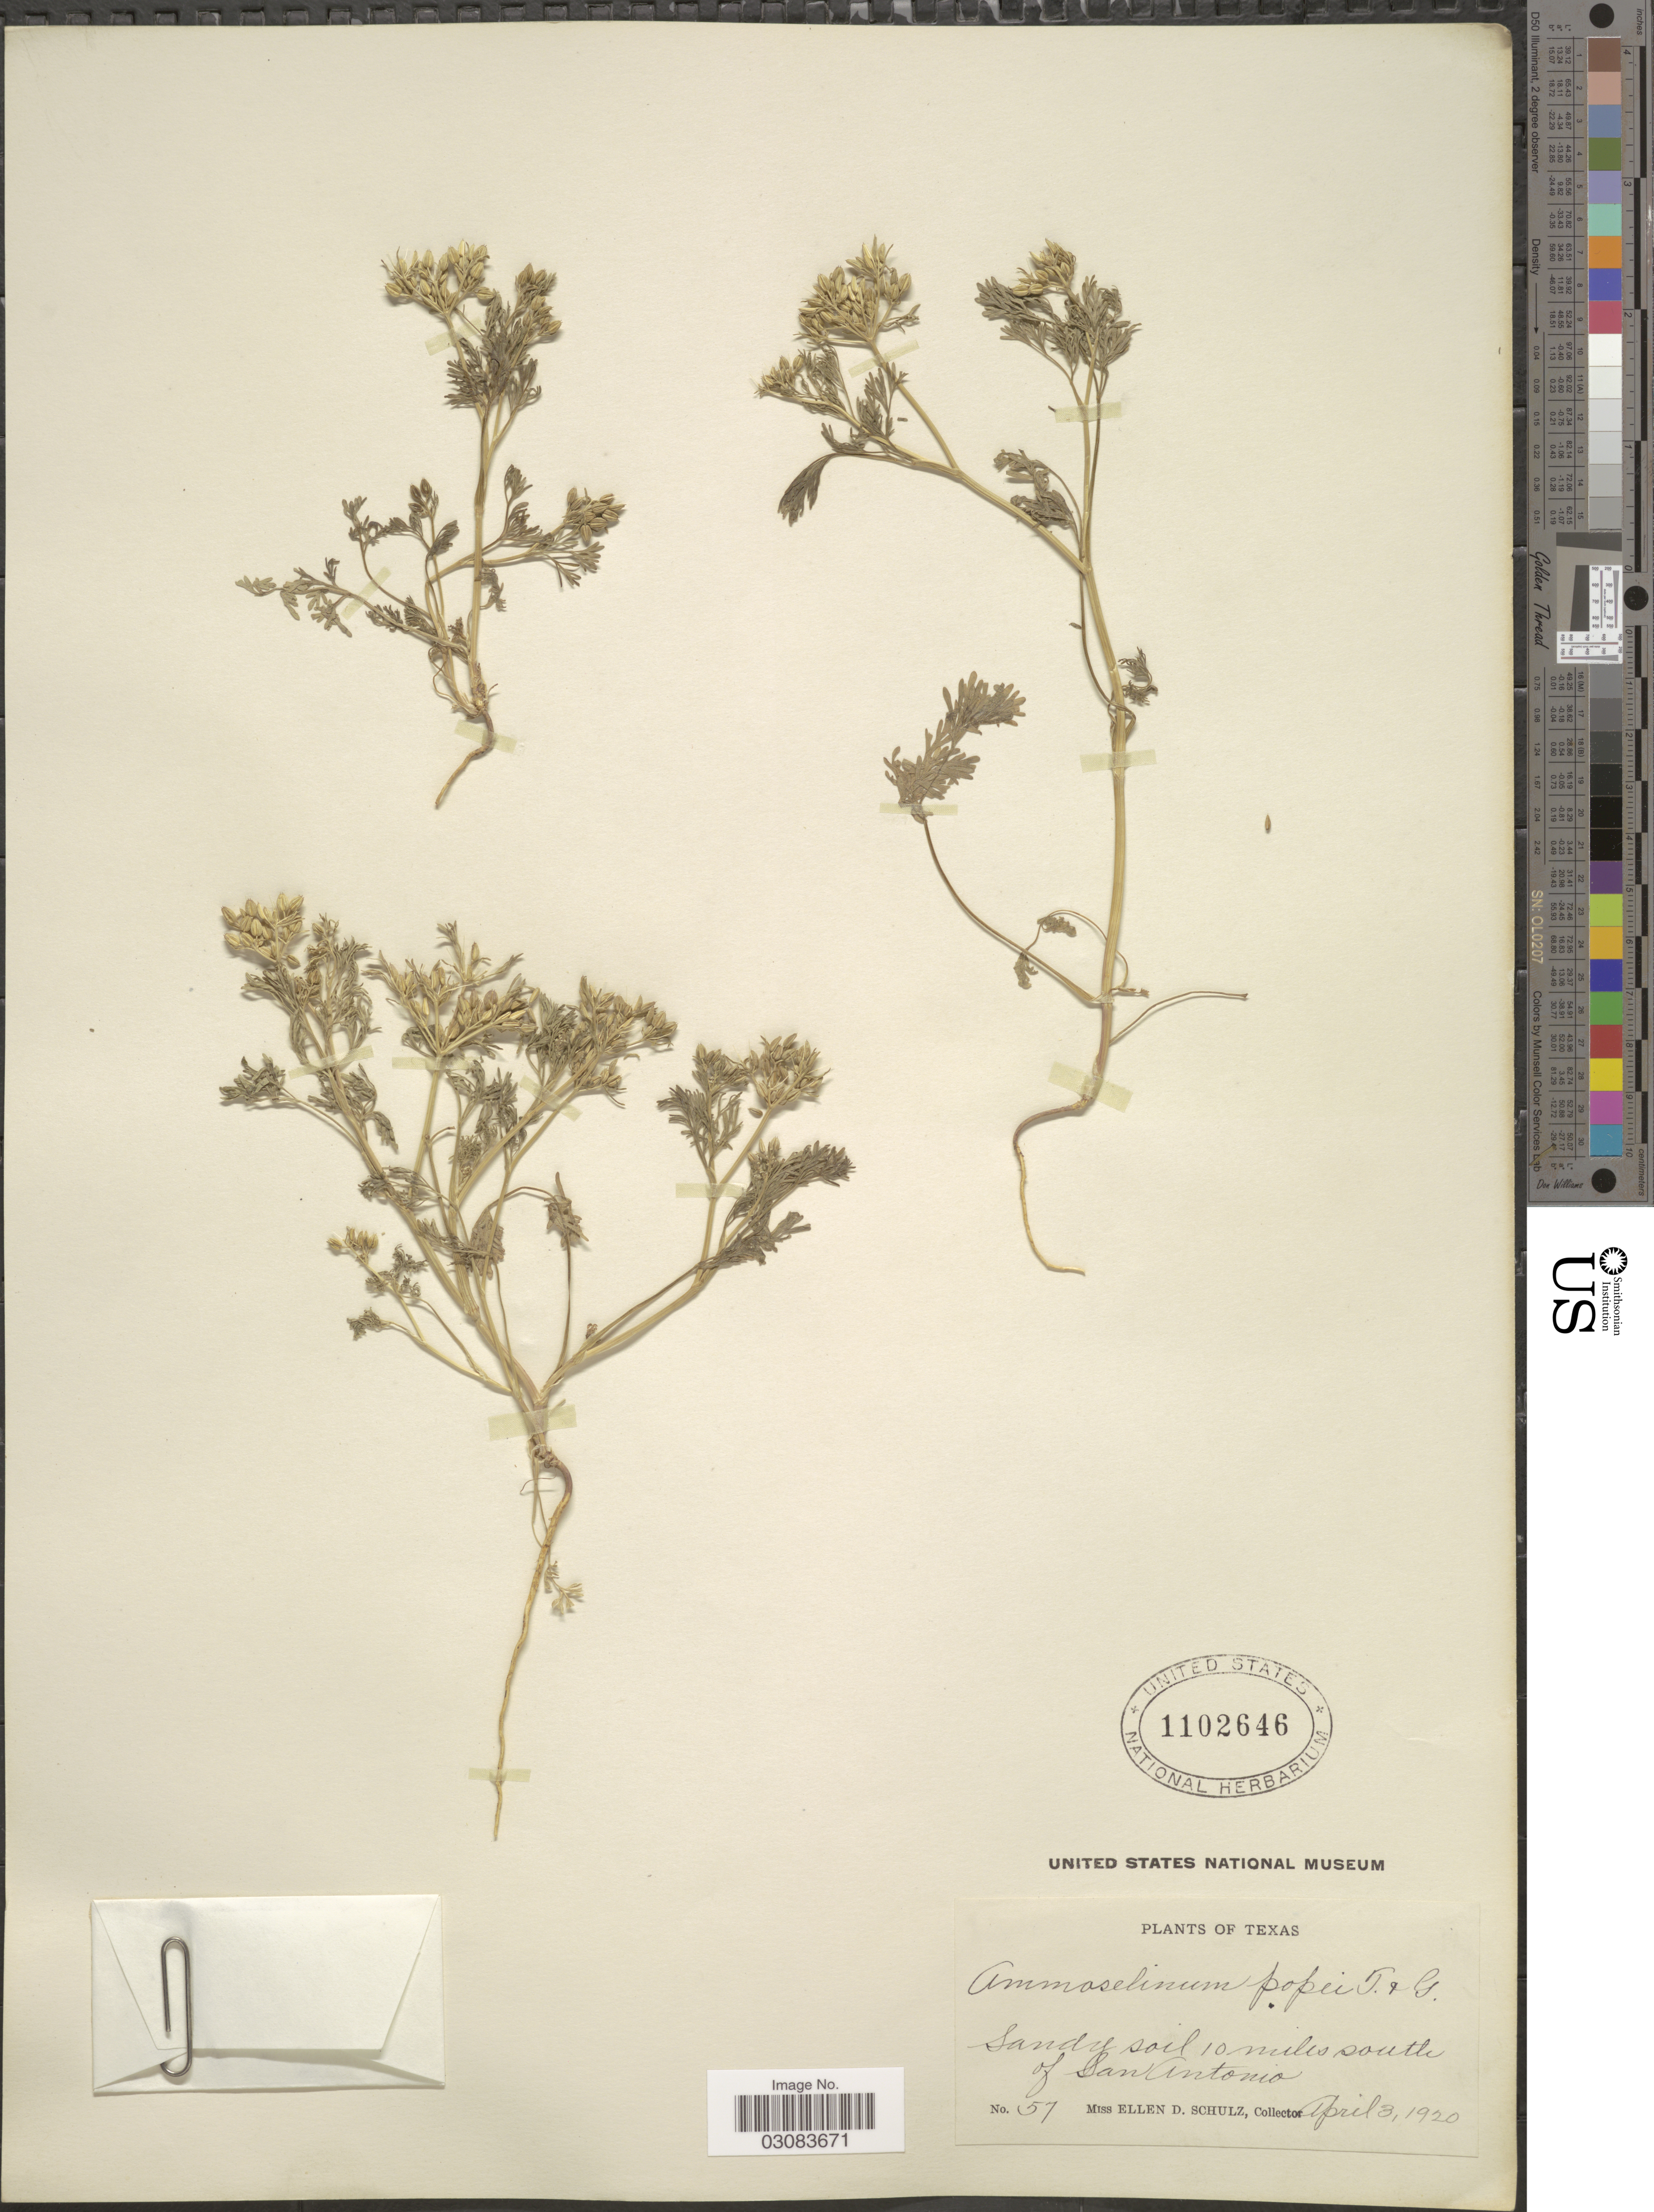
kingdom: Plantae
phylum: Tracheophyta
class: Magnoliopsida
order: Apiales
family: Apiaceae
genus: Ammoselinum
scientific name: Ammoselinum popei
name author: Torr. & A. Gray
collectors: E. Schultz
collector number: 57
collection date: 1920-04-03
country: United States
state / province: Texas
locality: Sandy soil 10 miles south of San Antonio.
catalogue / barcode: US 1102646